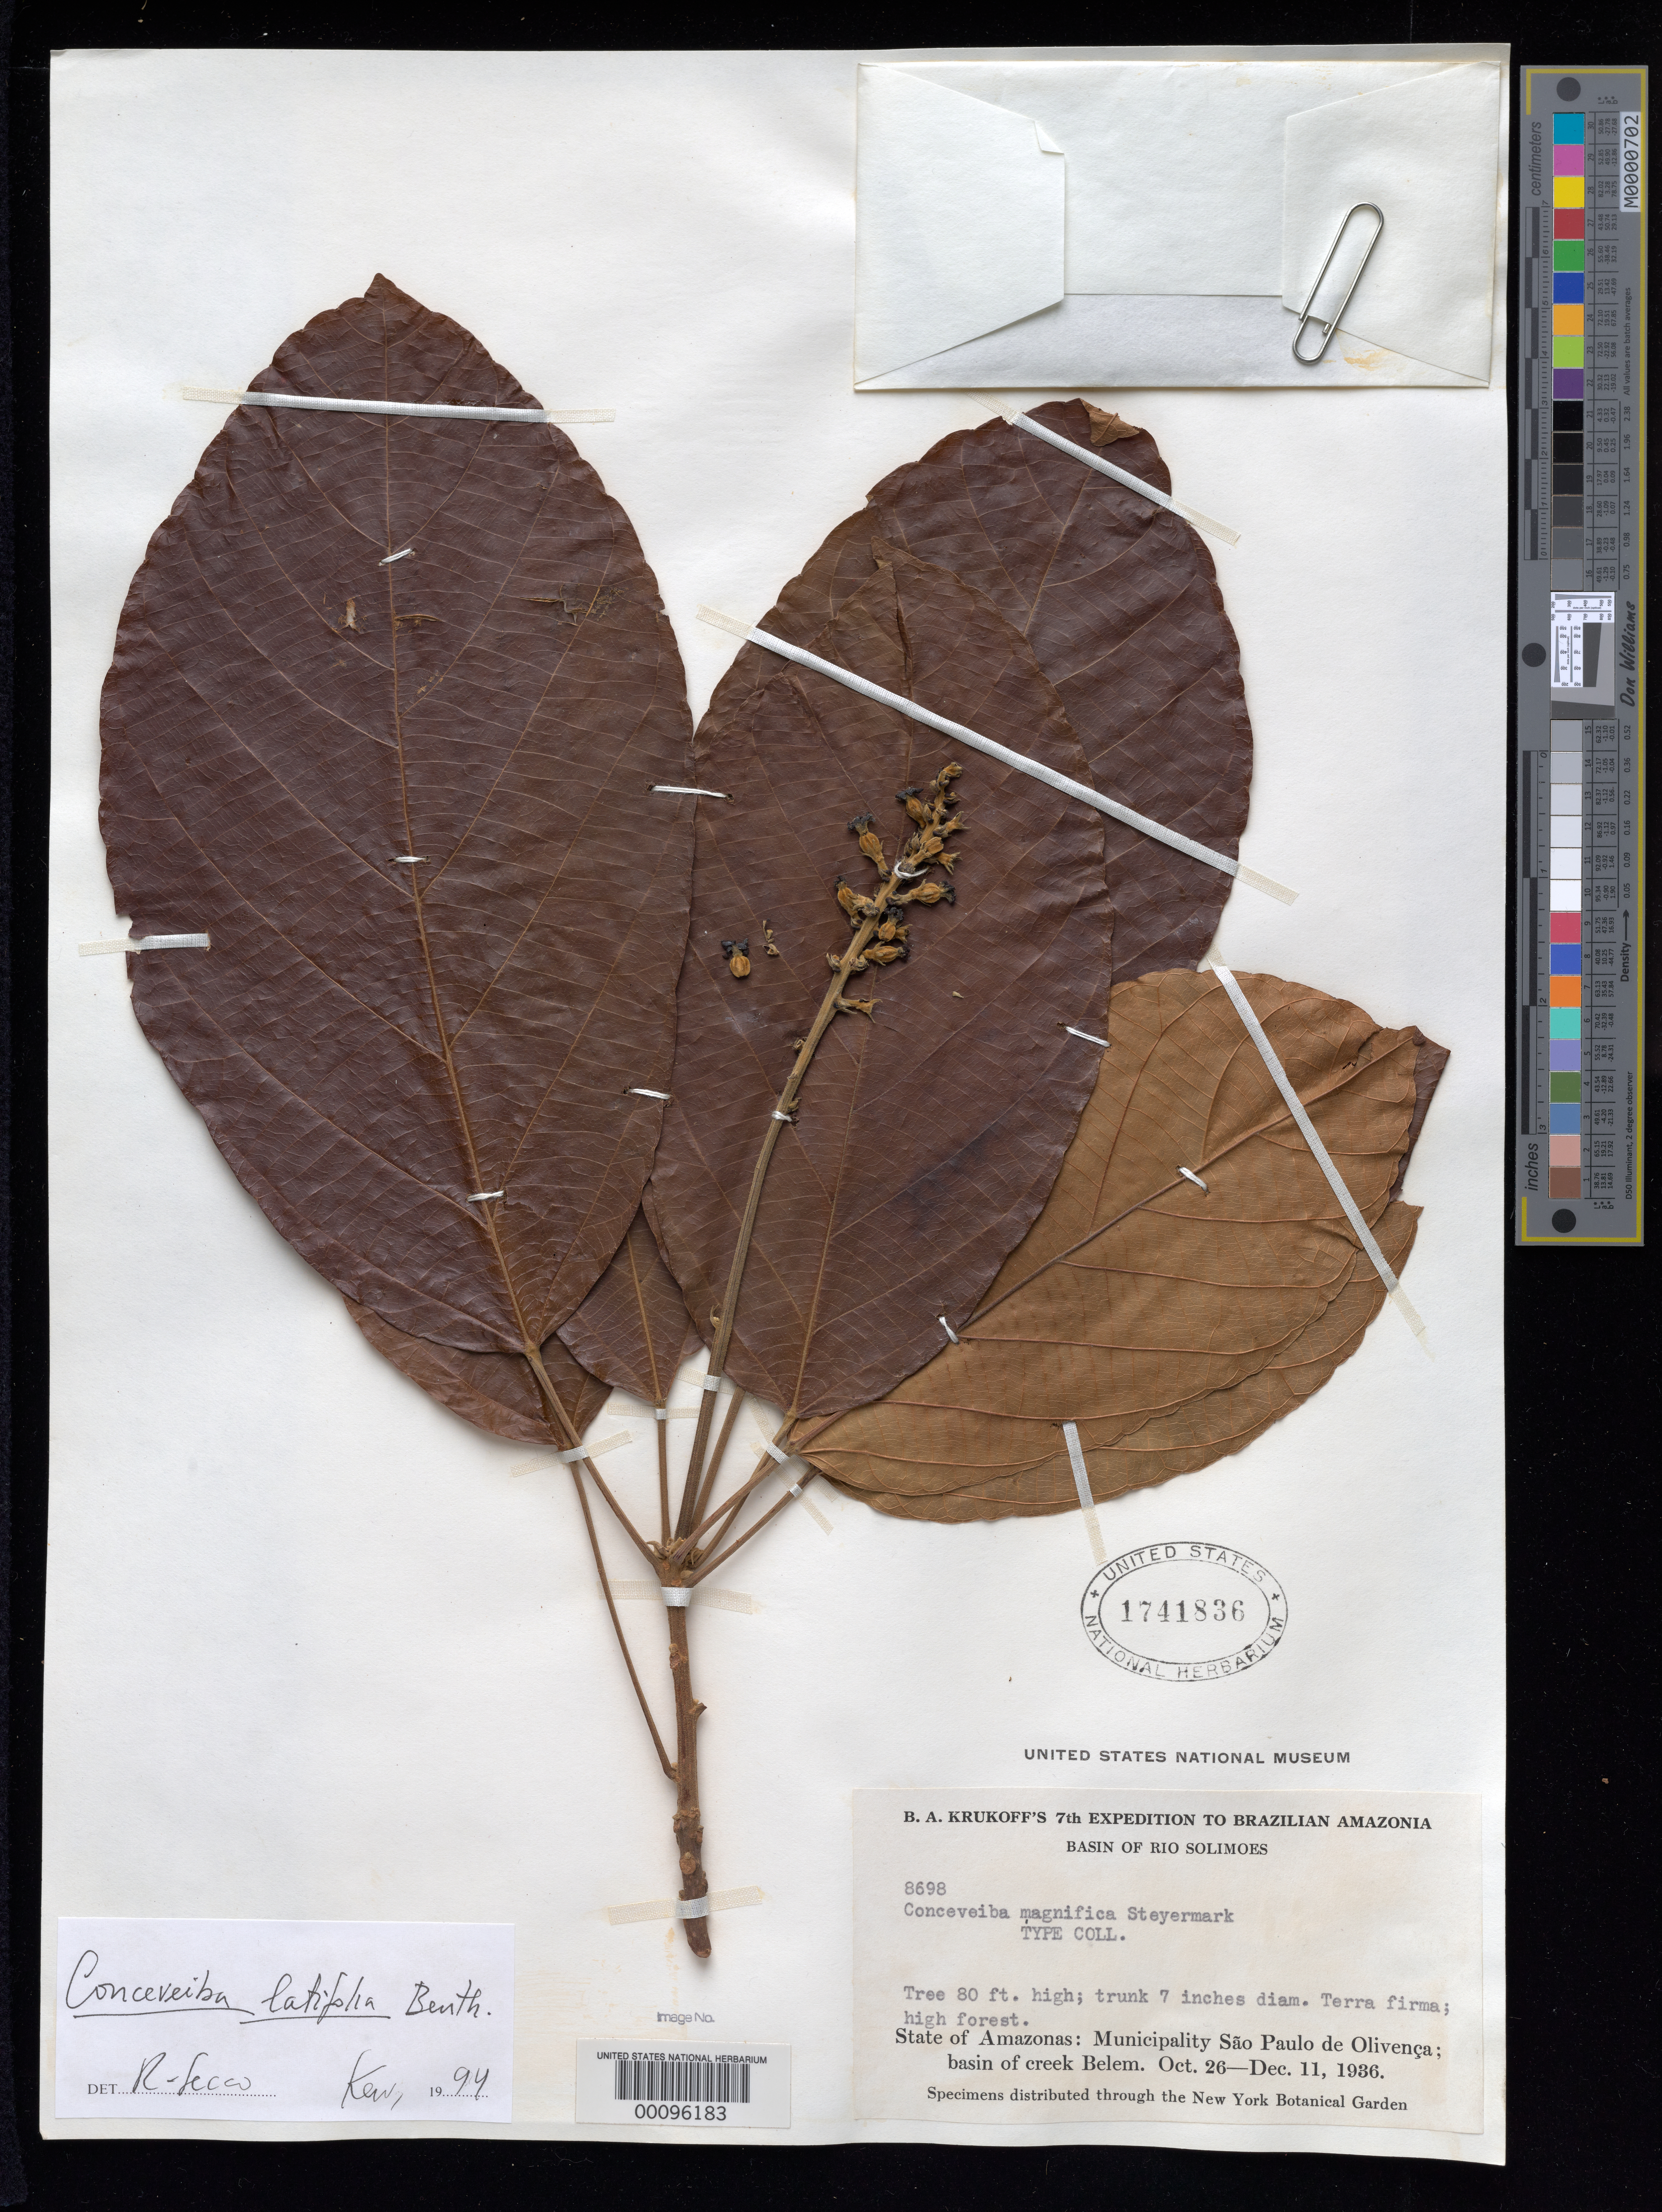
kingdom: Plantae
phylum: Tracheophyta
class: Magnoliopsida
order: Malpighiales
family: Euphorbiaceae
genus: Conceveiba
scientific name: Conceveiba magnifica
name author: Steyerm.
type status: Isotype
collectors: B. A. Krukoff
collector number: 8698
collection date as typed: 26 Oct 1936 to 11 Dec 1936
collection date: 1936-10-26/1936-12-11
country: Brazil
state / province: Amazonas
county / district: São Paulo de Olivença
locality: Basin of Rio Solimoes. State of Amazonas: Municipality São Paulo de Olivença: basin of creek Belem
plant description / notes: See also second sheet ("sheet 2"), USNH 1741837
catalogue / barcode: US 1741836